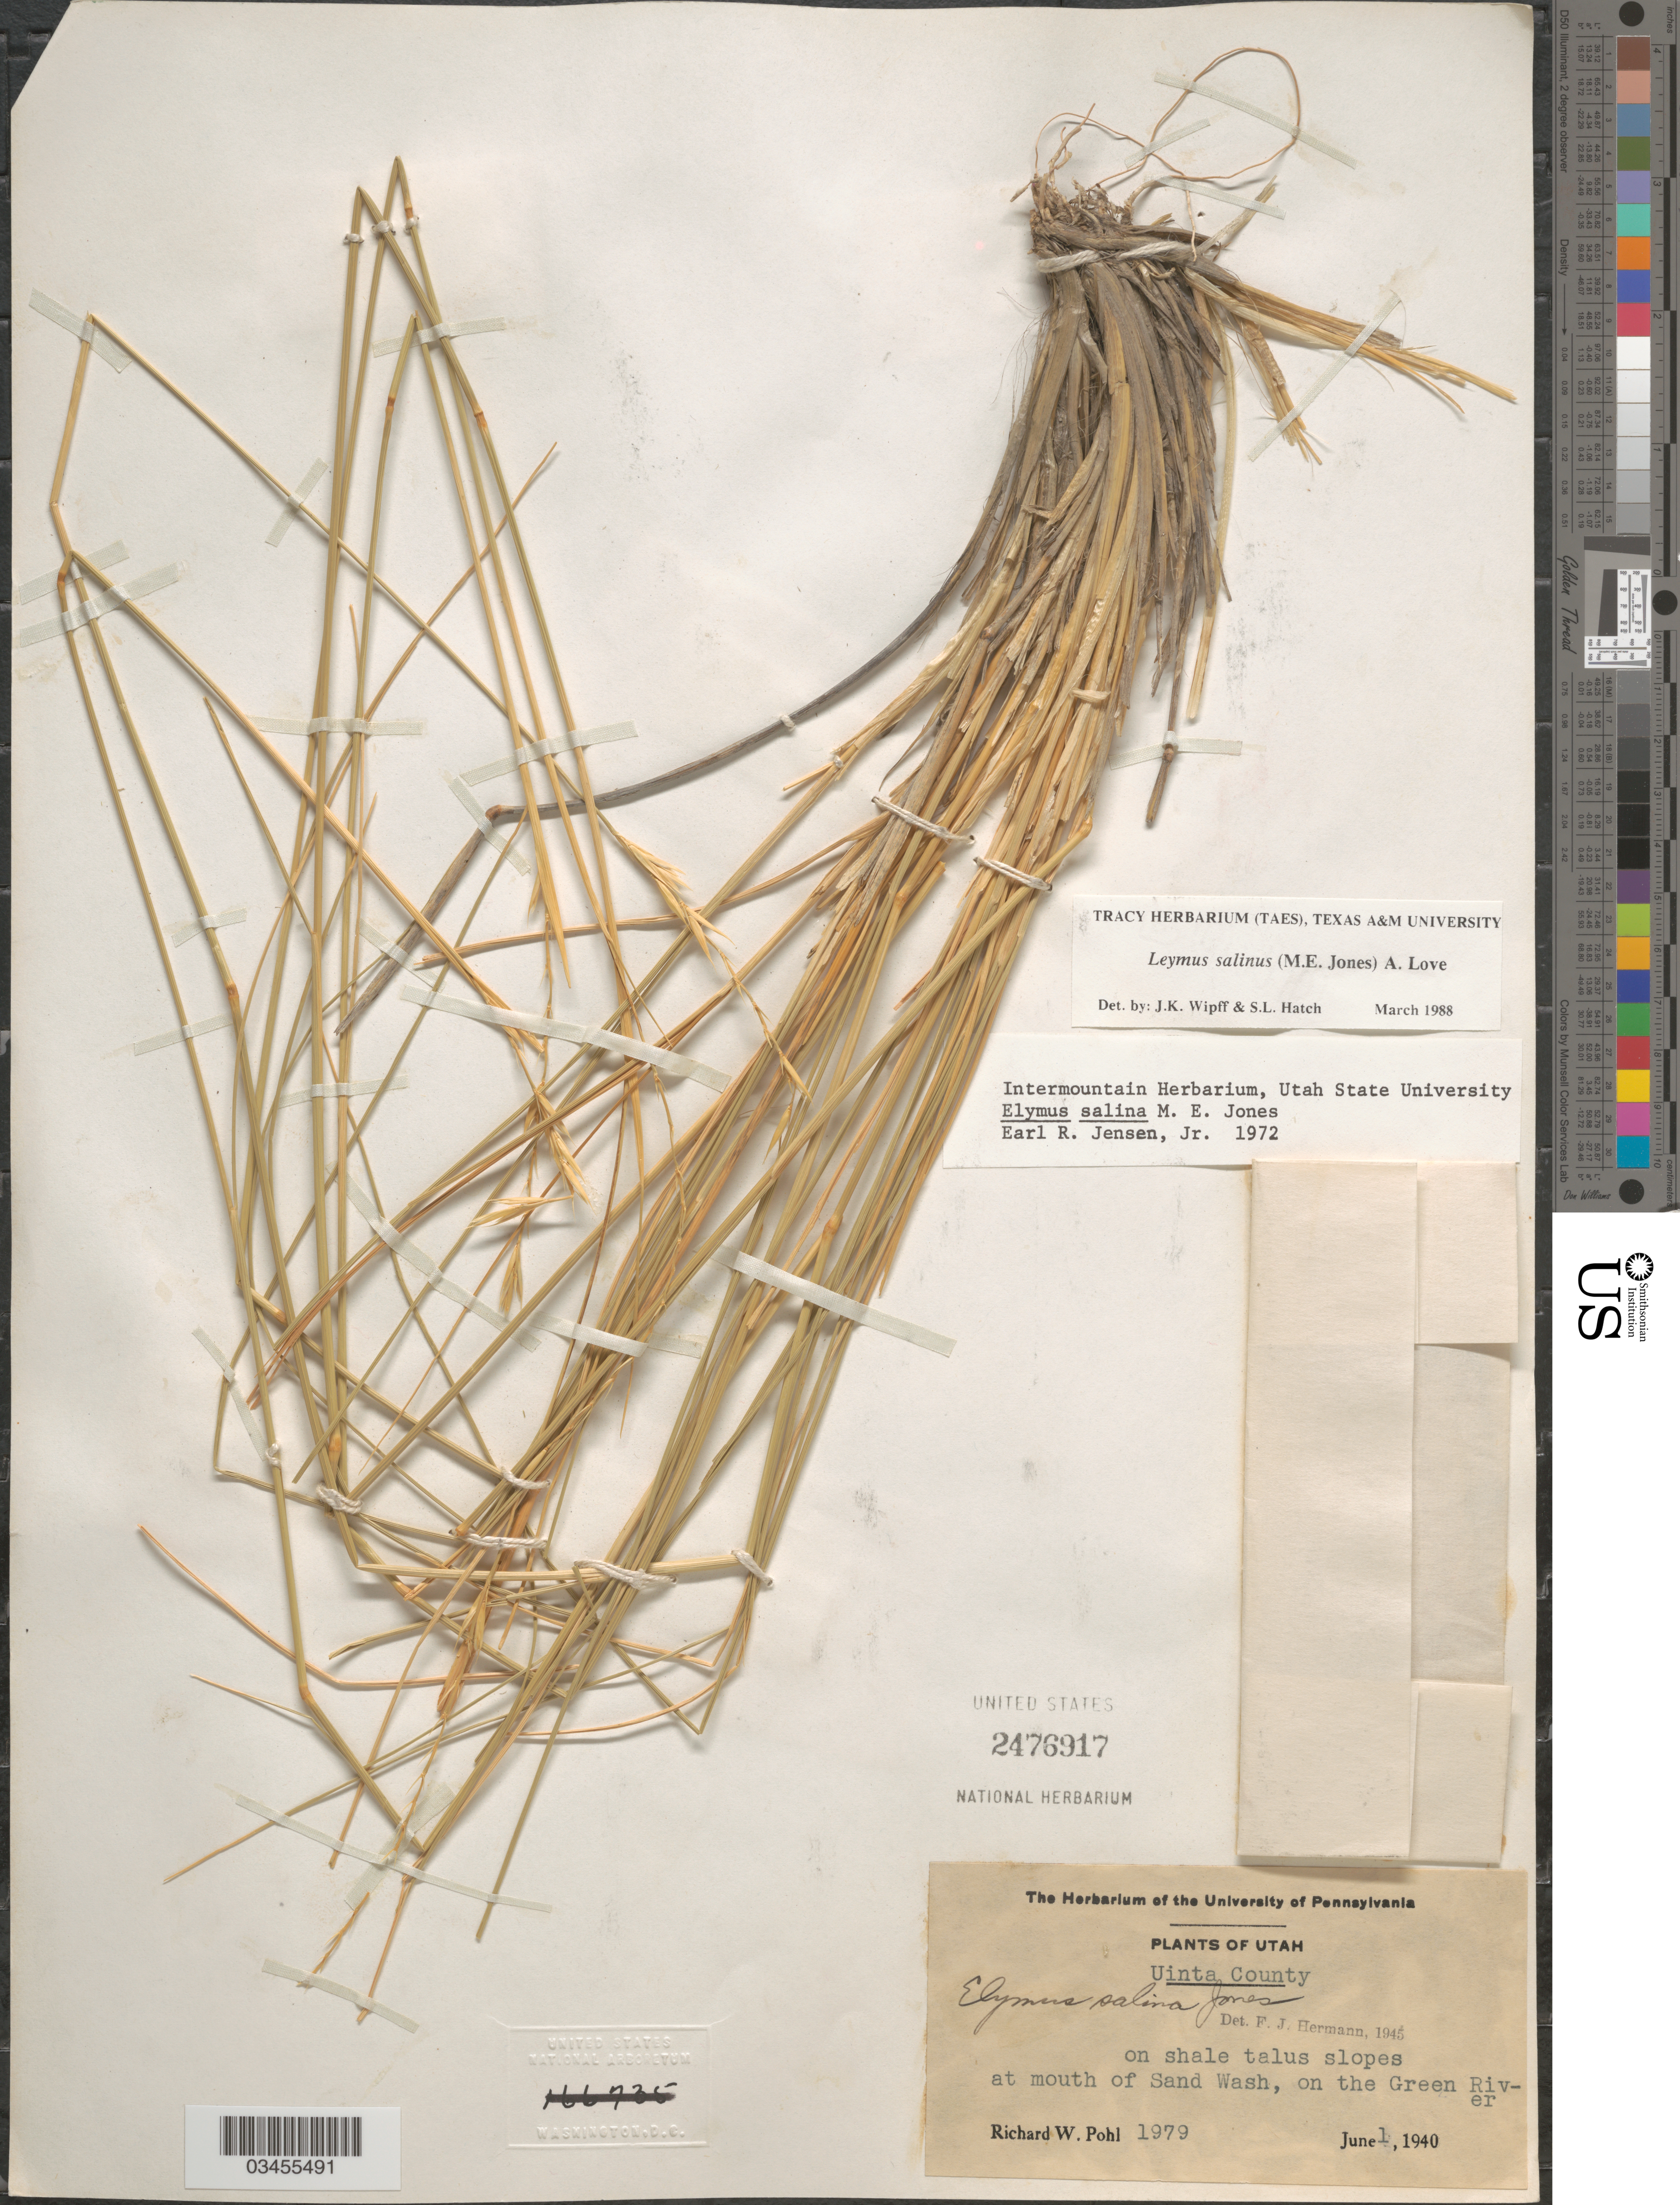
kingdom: Plantae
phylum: Tracheophyta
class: Liliopsida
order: Poales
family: Poaceae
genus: Leymus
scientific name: Leymus salina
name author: (M.E. Jones) Á. Löve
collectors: R. W. Pohl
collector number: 1979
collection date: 1940-06-01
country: United States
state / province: Utah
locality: Uinta County. On shale talus slopes at mouth of Sand Wash, on the Green River.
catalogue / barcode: US 2476917